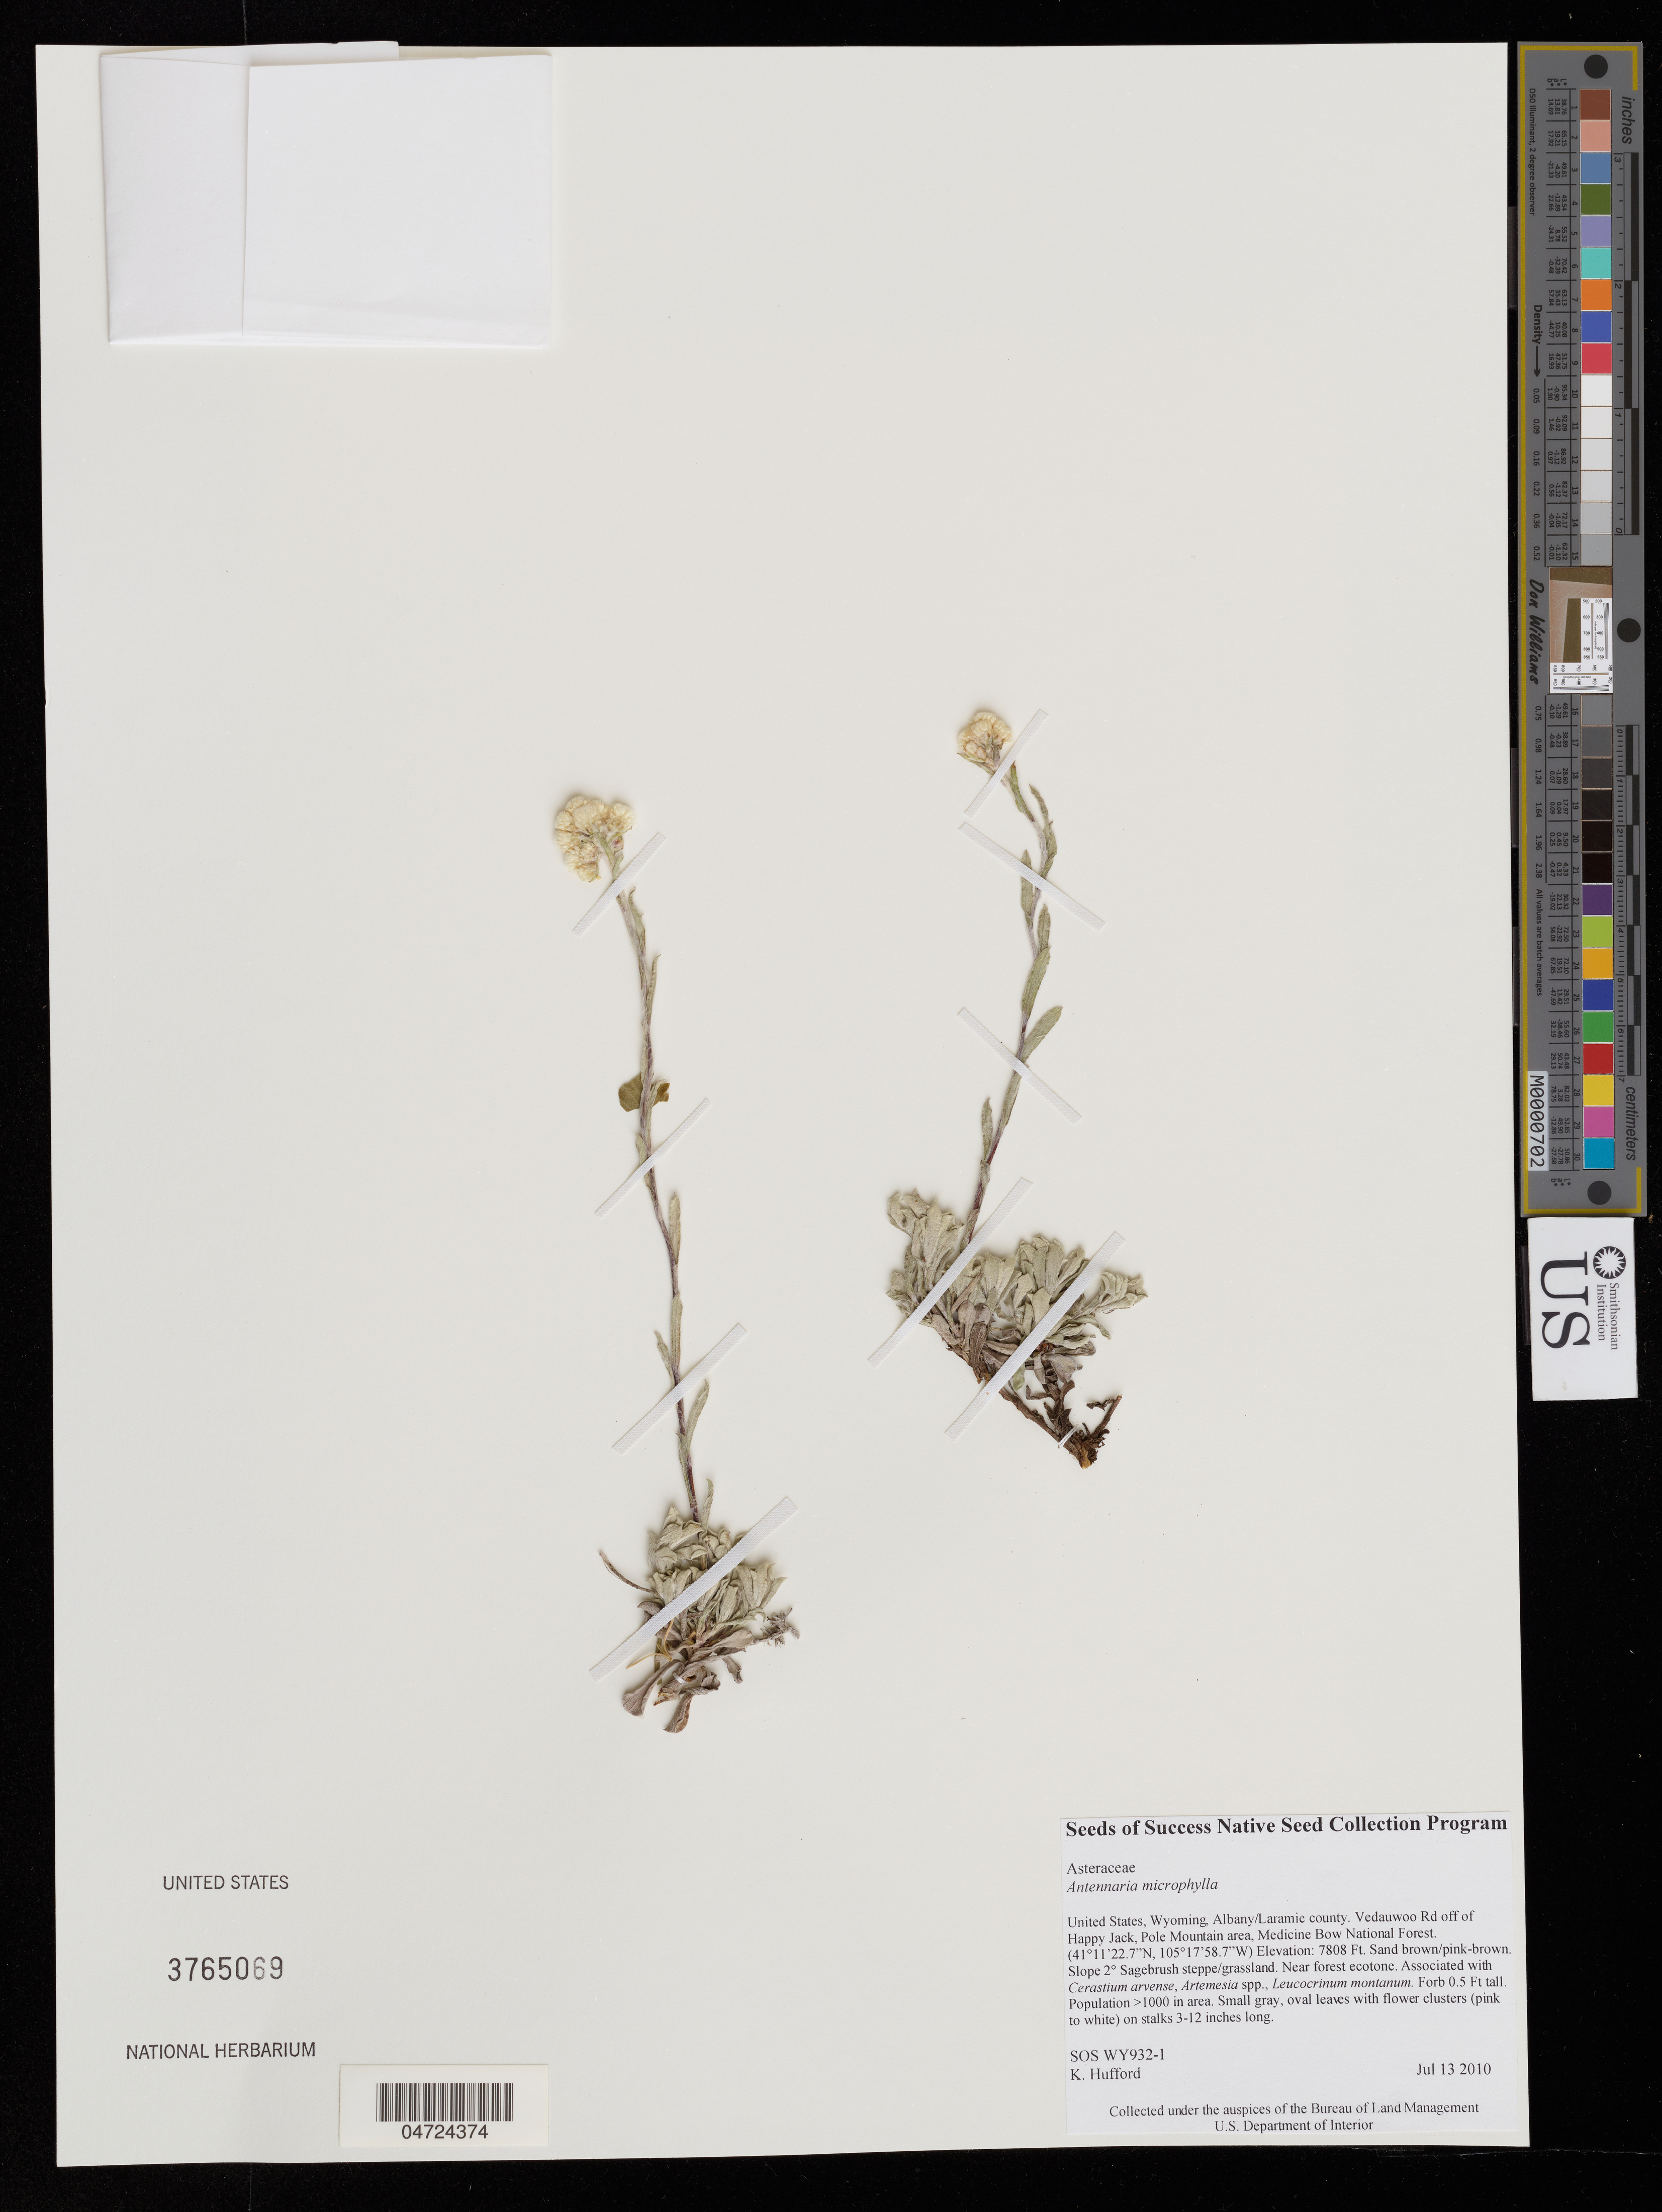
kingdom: Plantae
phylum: Tracheophyta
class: Magnoliopsida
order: Asterales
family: Asteraceae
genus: Antennaria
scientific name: Antennaria microphylla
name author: Rydb.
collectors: K. Hufford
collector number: SOS WY932-1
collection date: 2010-07-13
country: United States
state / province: Wyoming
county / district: Albany/Laramie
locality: Albany/Laramie county. Vedauwoo Rd off of Happy Jack, Pole Mountain area, Medicine Bow National Forest.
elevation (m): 2380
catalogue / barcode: US 3765069